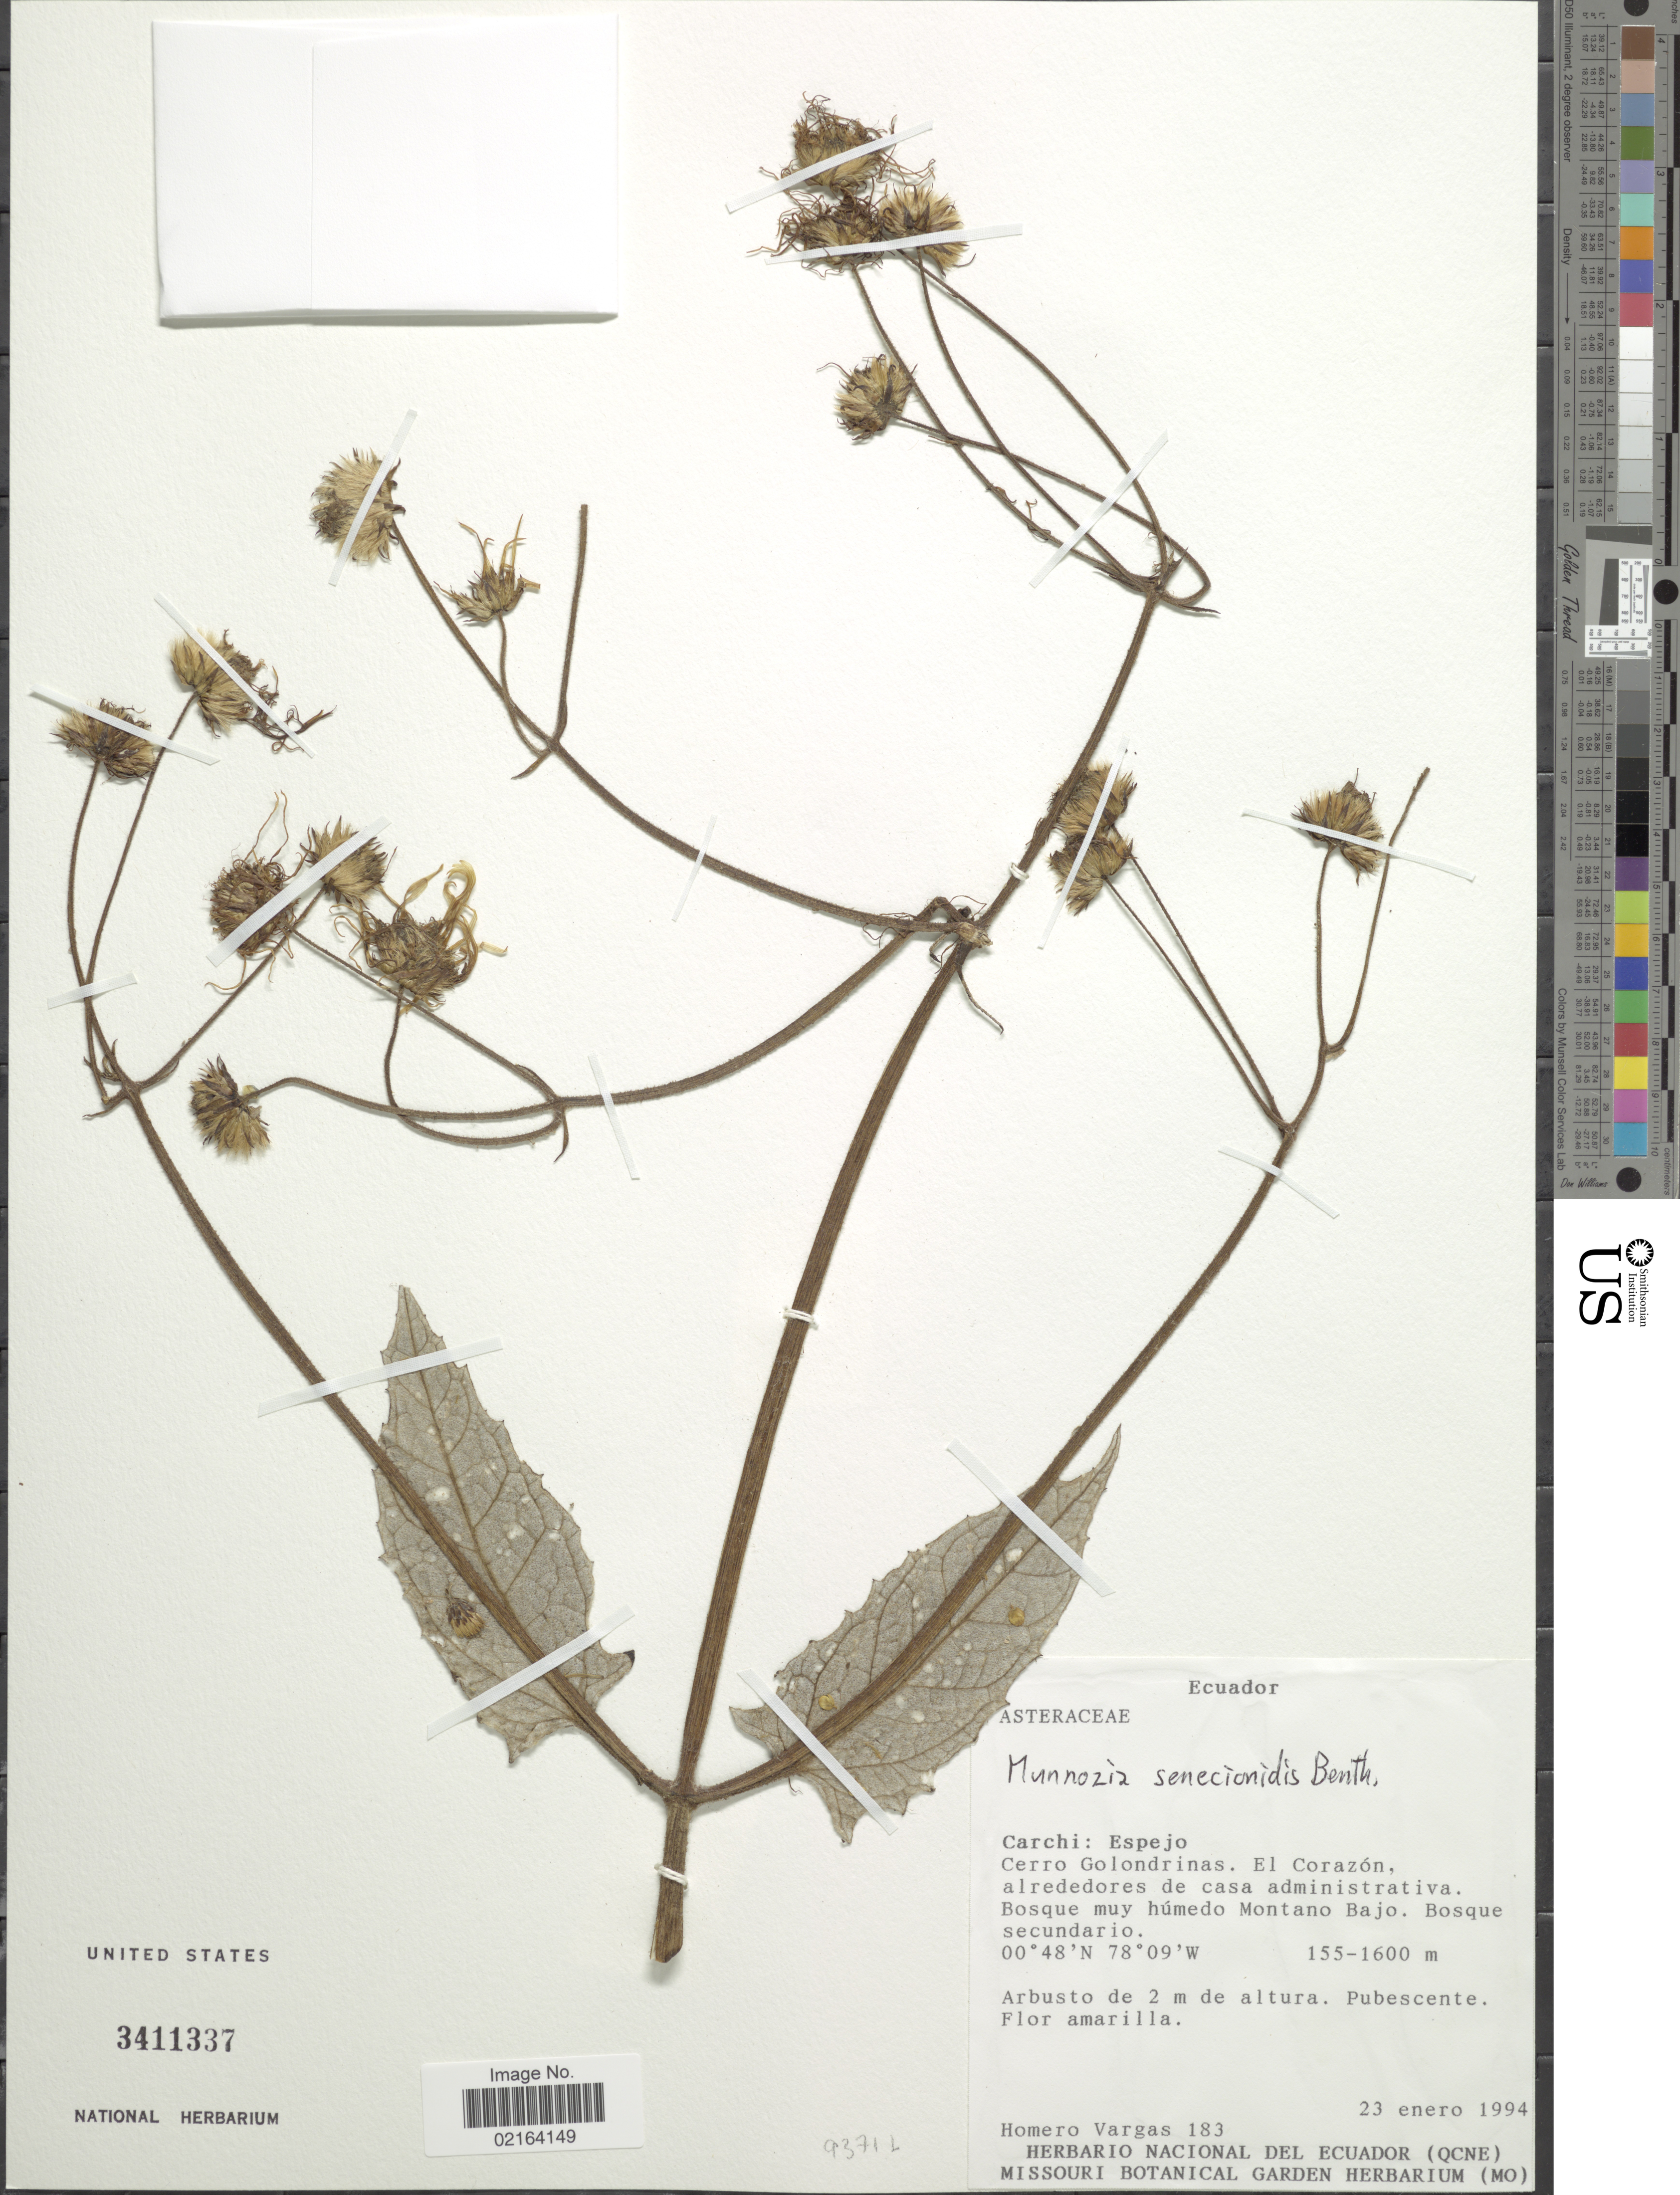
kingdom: Plantae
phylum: Tracheophyta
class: Magnoliopsida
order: Asterales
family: Asteraceae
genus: Munnozia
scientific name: Munnozia senecionidis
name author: Benth.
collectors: H. Vargas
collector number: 183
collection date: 1994-01-23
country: Ecuador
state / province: Carchi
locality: Carchi: Espejo, Cerro Golondrinas, El Corazon, alrededores de casa administrativa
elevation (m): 1550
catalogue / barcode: US 3411337